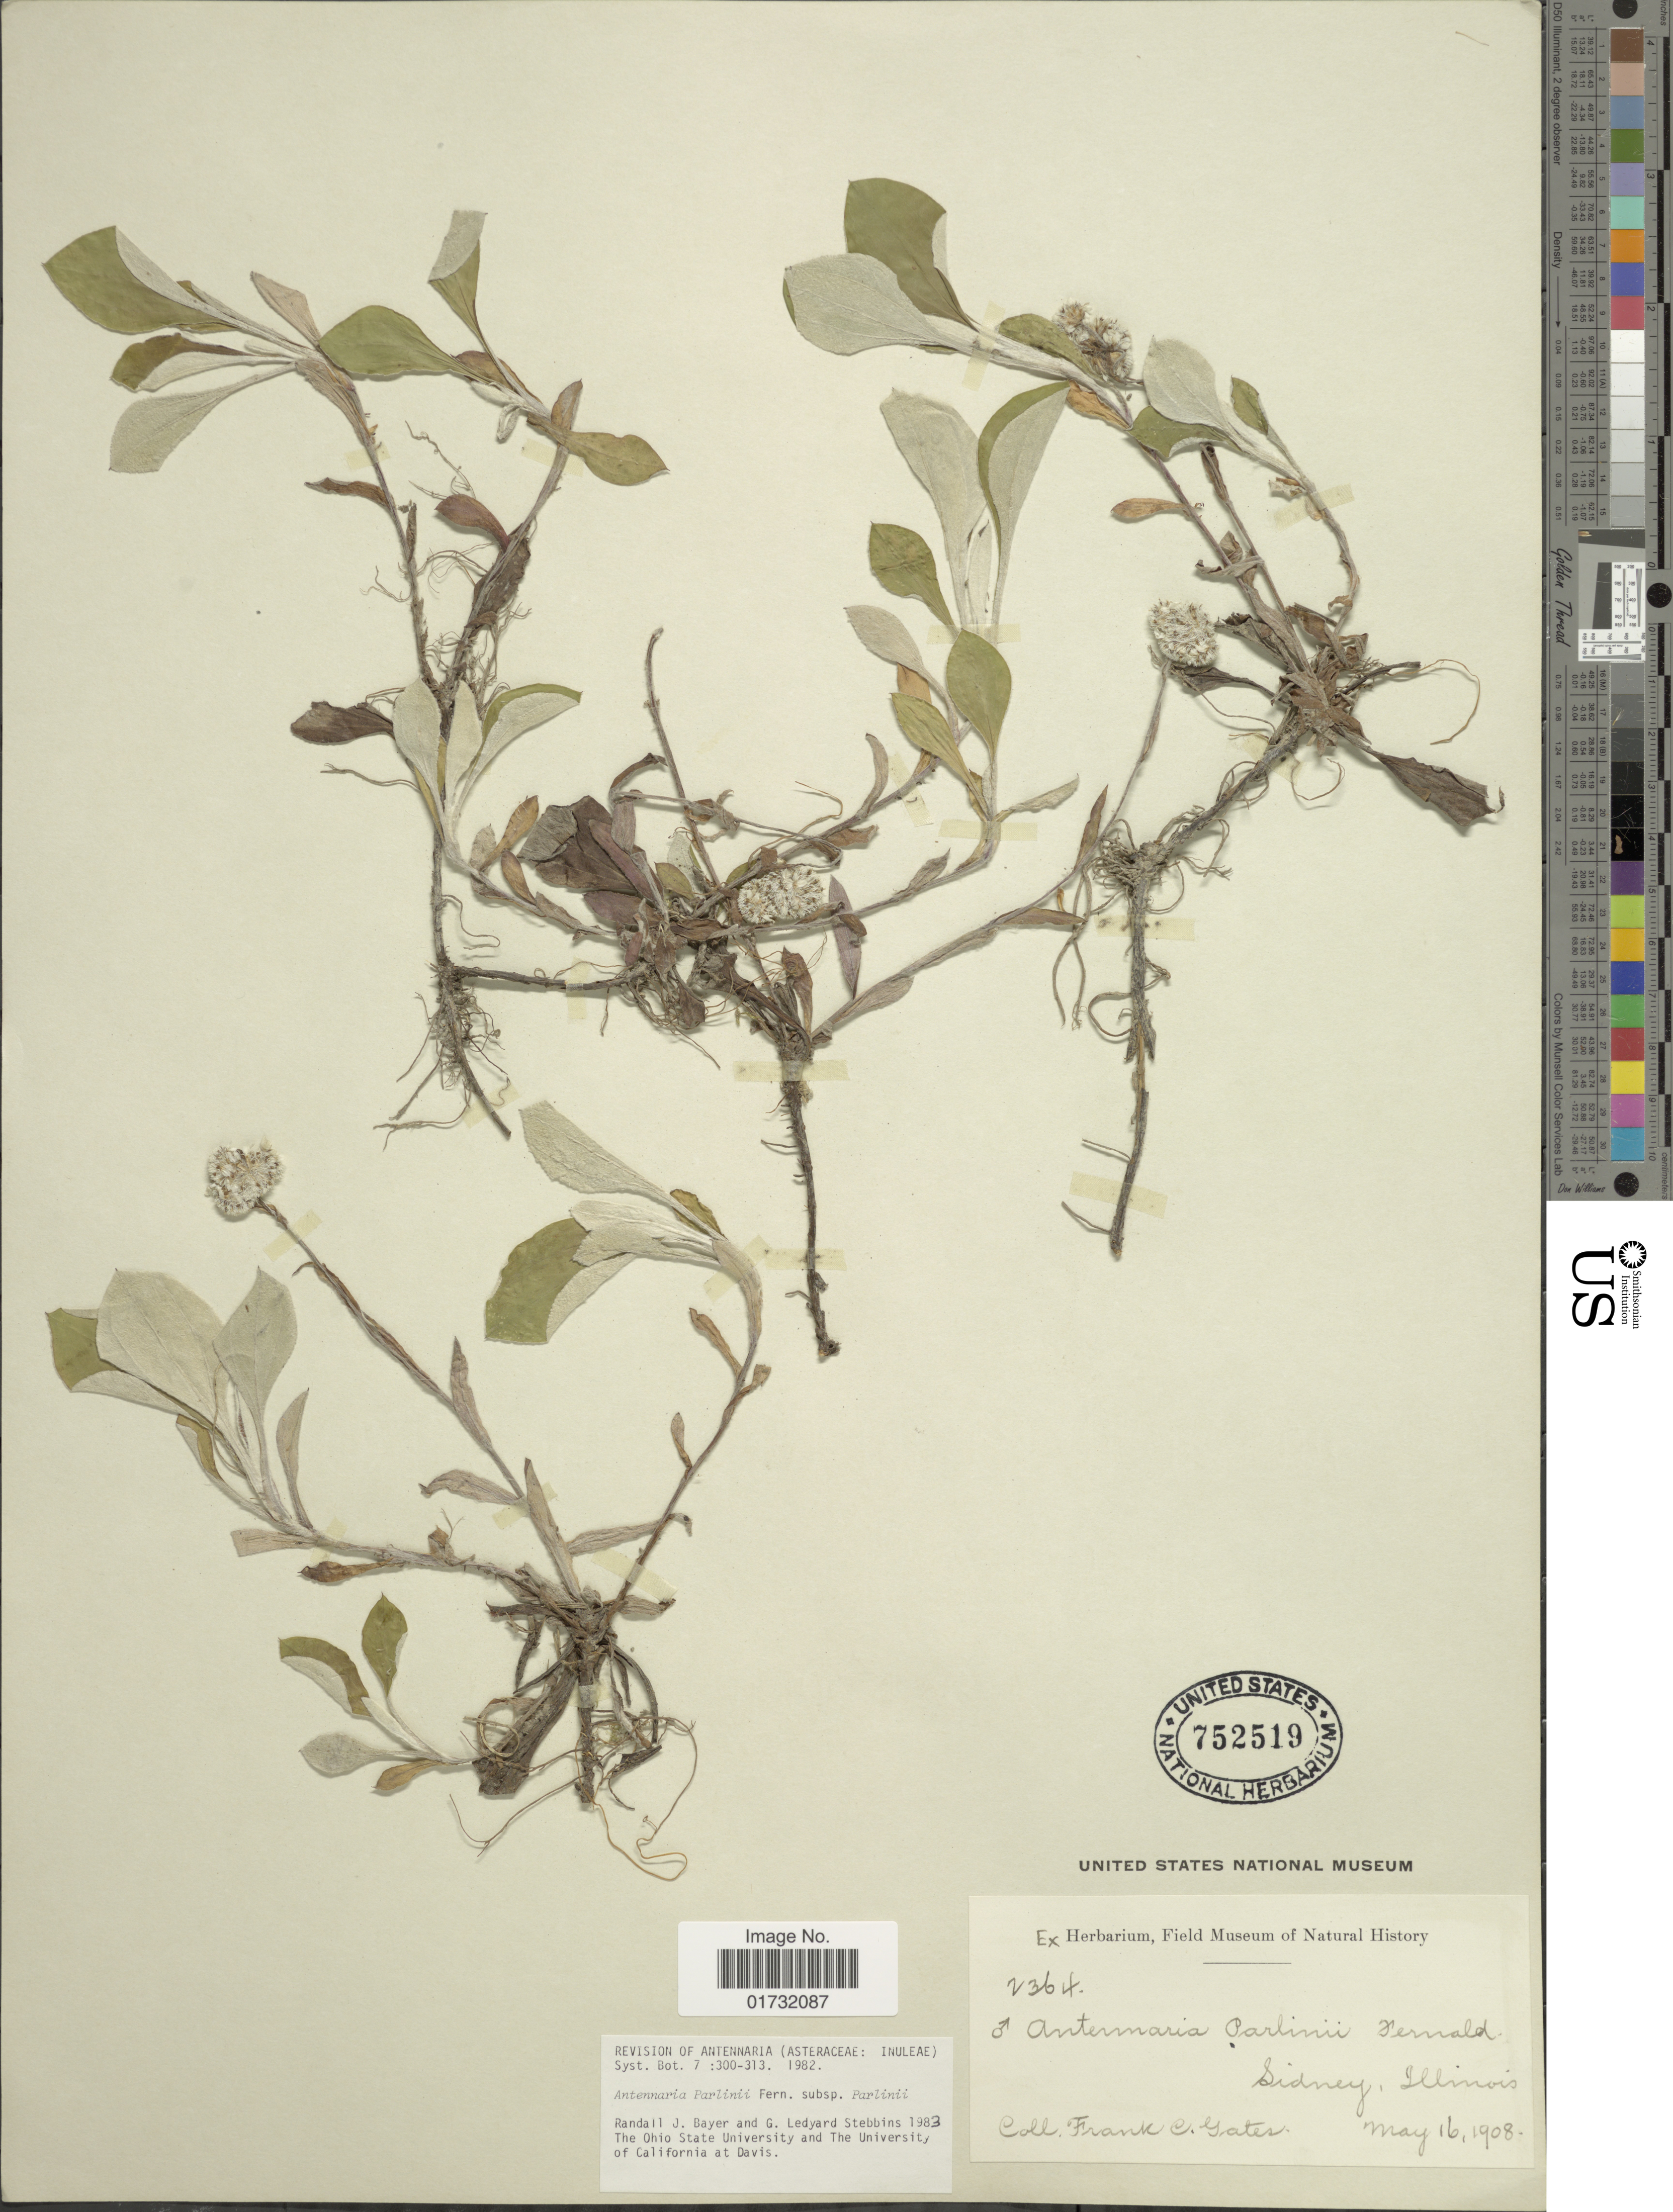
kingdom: Plantae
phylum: Tracheophyta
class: Magnoliopsida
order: Asterales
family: Asteraceae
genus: Antennaria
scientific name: Antennaria parlinii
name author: Fernald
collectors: F. C. Gates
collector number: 2364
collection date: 1908-05-16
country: United States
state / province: Illinois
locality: Sidney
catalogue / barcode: US 752519